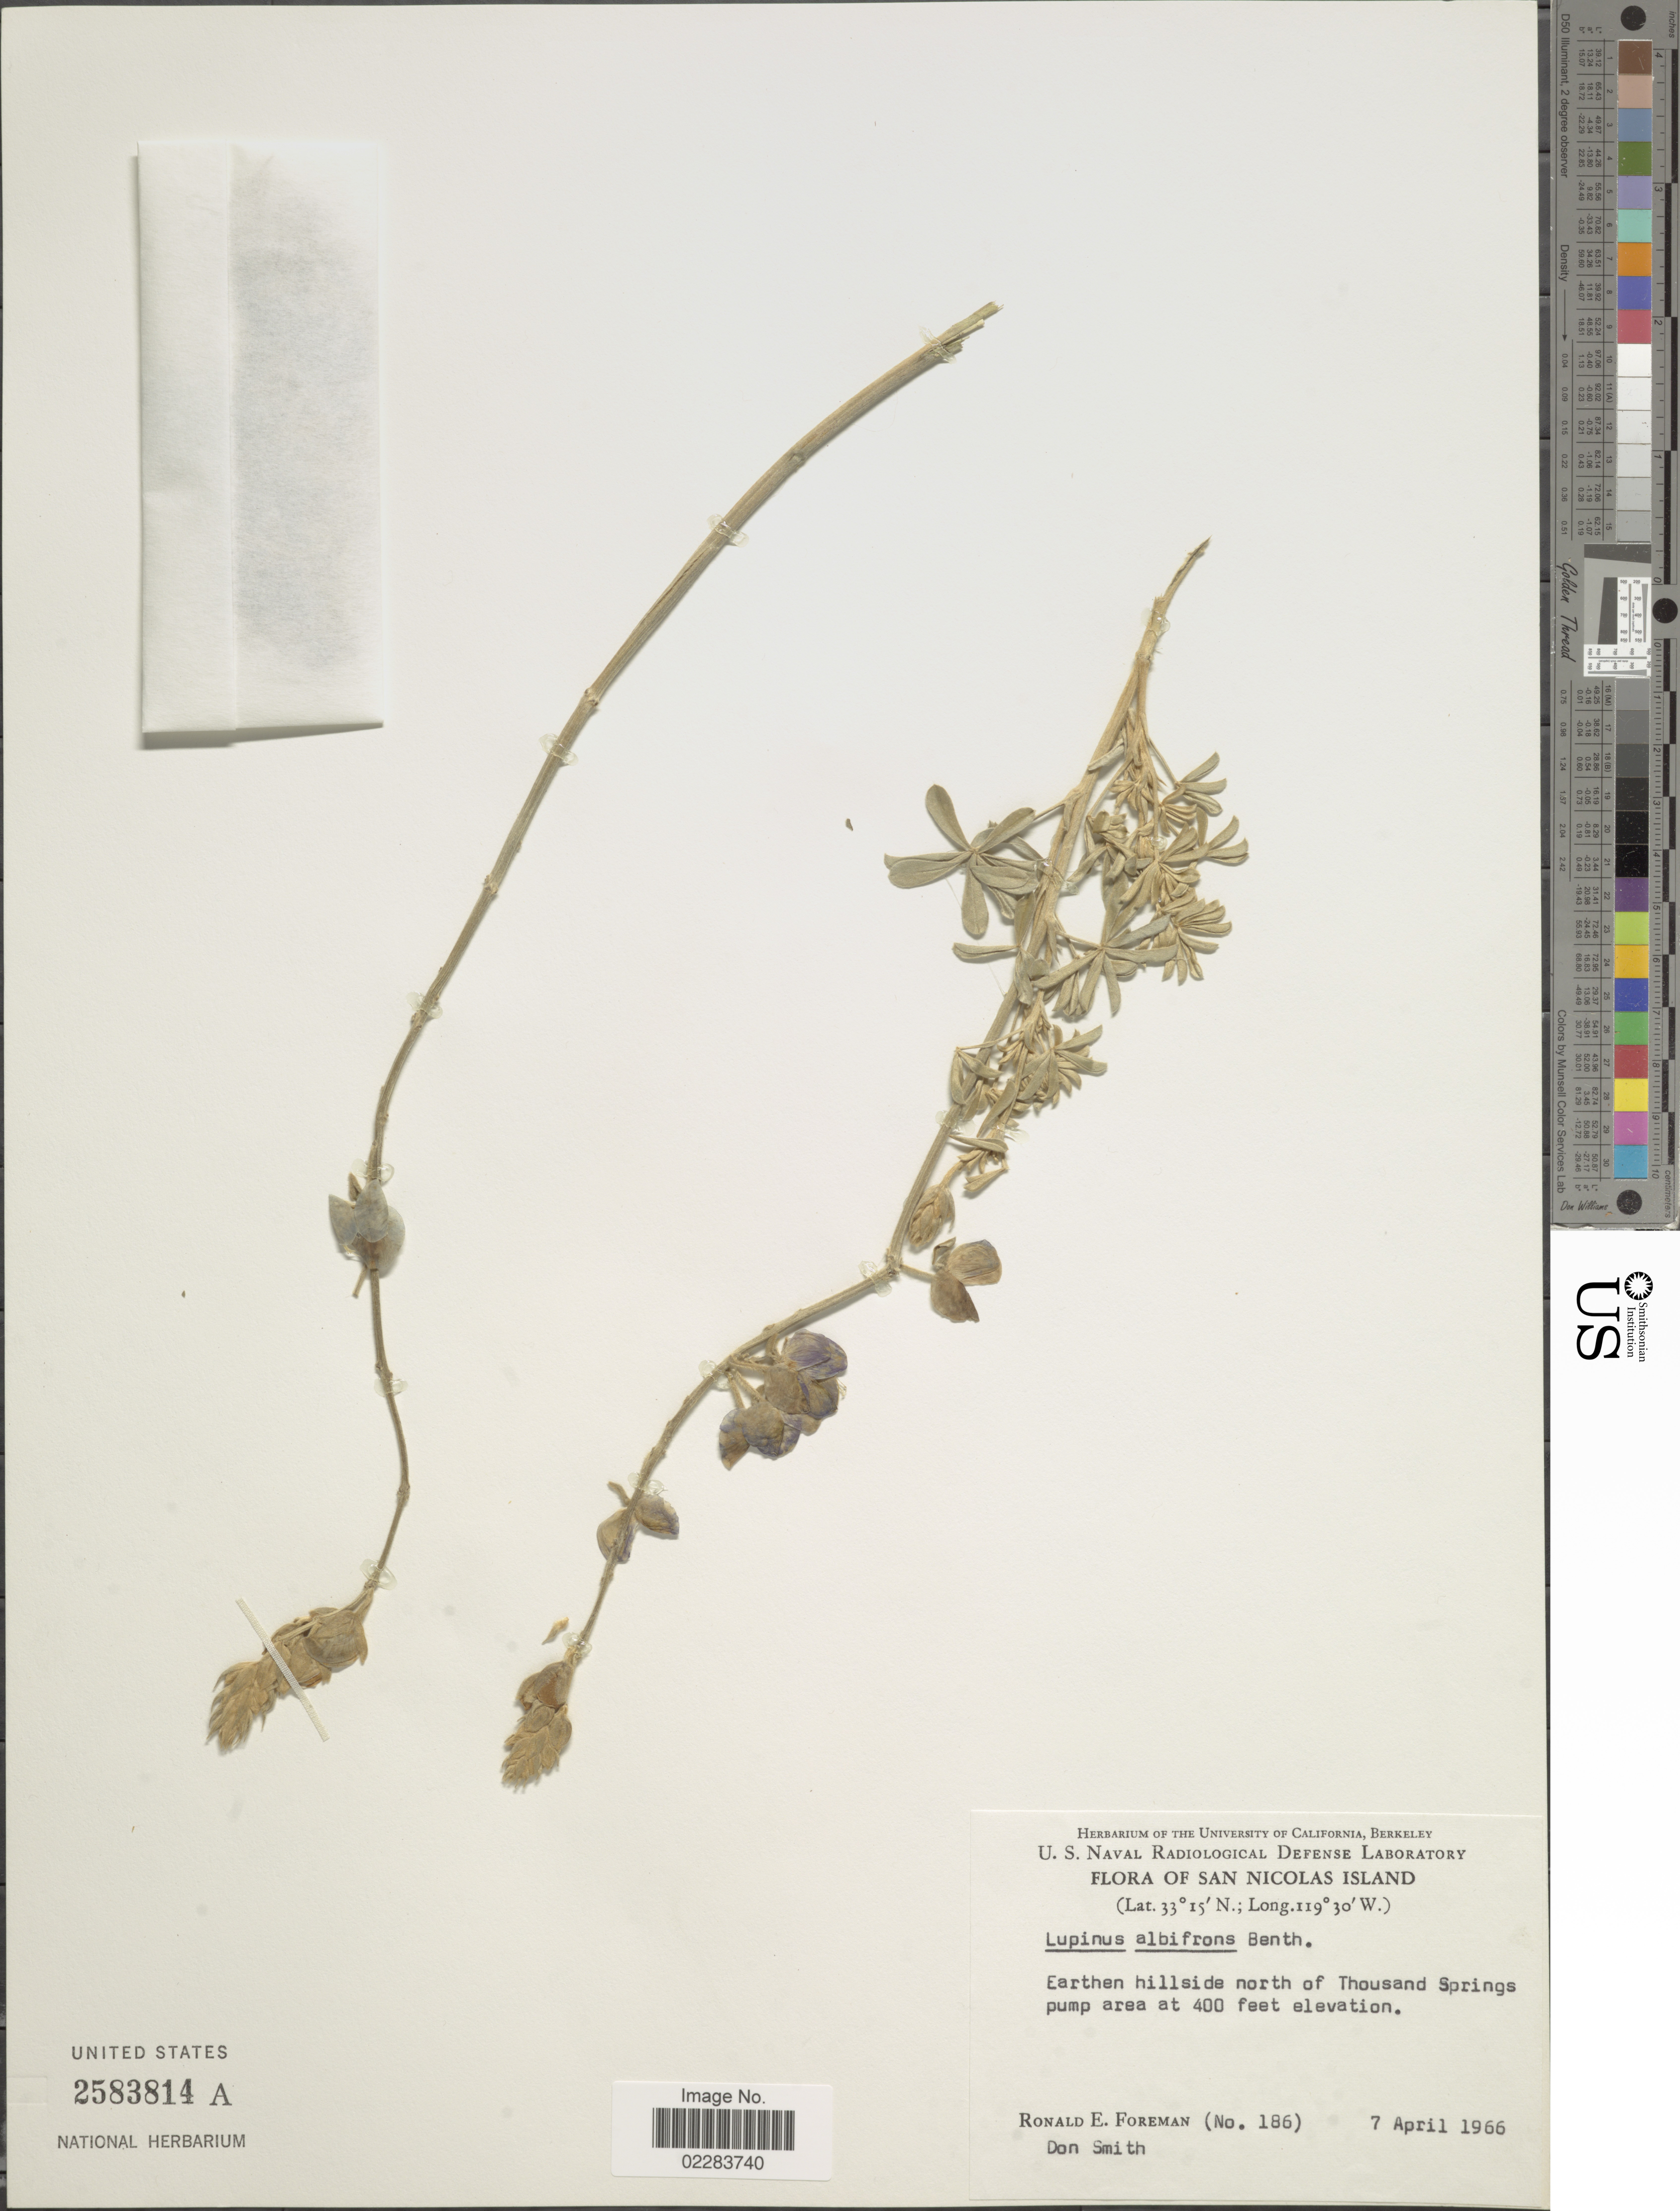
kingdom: Plantae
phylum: Tracheophyta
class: Magnoliopsida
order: Fabales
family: Fabaceae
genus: Lupinus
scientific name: Lupinus albifrons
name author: Benth.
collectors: R. Foreman & D. Smith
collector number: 186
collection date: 1966-04-07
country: United States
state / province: California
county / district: Ventura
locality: San Nicolas Islands. Earthern hillside north of Thousand Springs pomp area.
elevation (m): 122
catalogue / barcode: US 2583814A